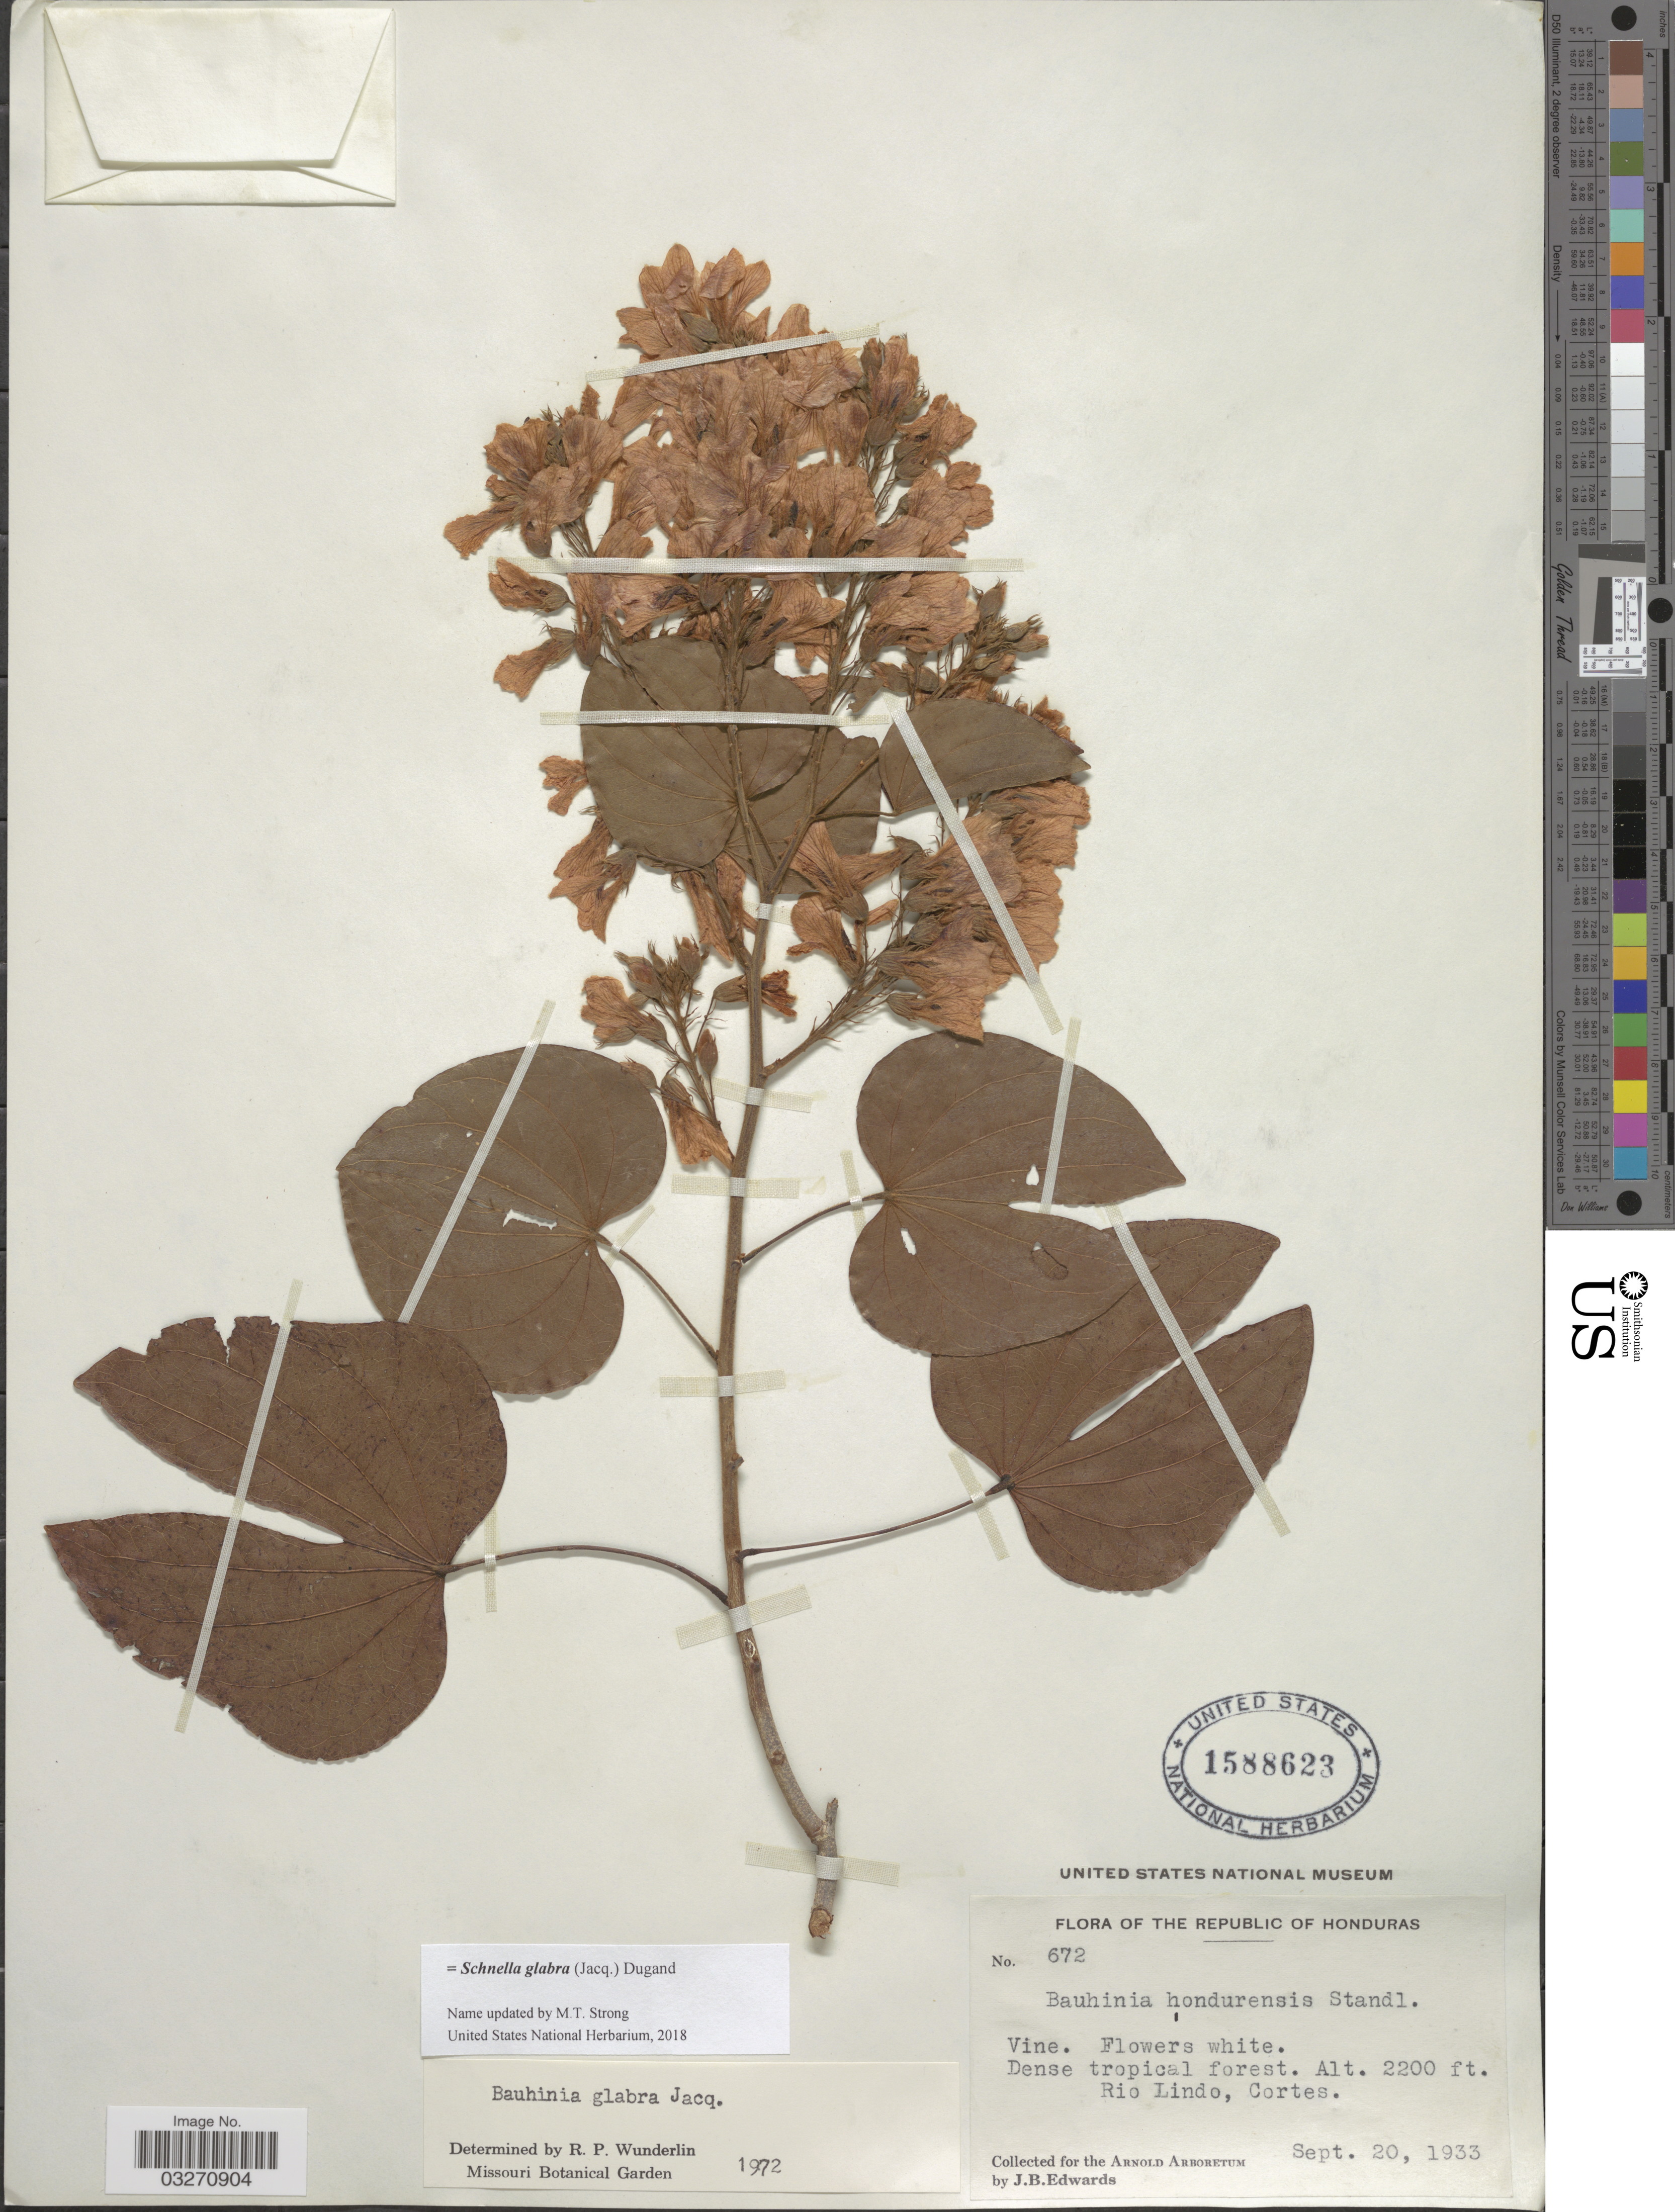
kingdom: Plantae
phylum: Tracheophyta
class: Magnoliopsida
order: Fabales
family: Fabaceae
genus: Schnella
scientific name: Schnella glabra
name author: (Jacq.) Dugand G.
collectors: J. B. Edwards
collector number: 672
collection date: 1933-09-20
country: Honduras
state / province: Cortés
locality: Rio Lindo, Cortes.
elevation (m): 671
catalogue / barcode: US 1588623